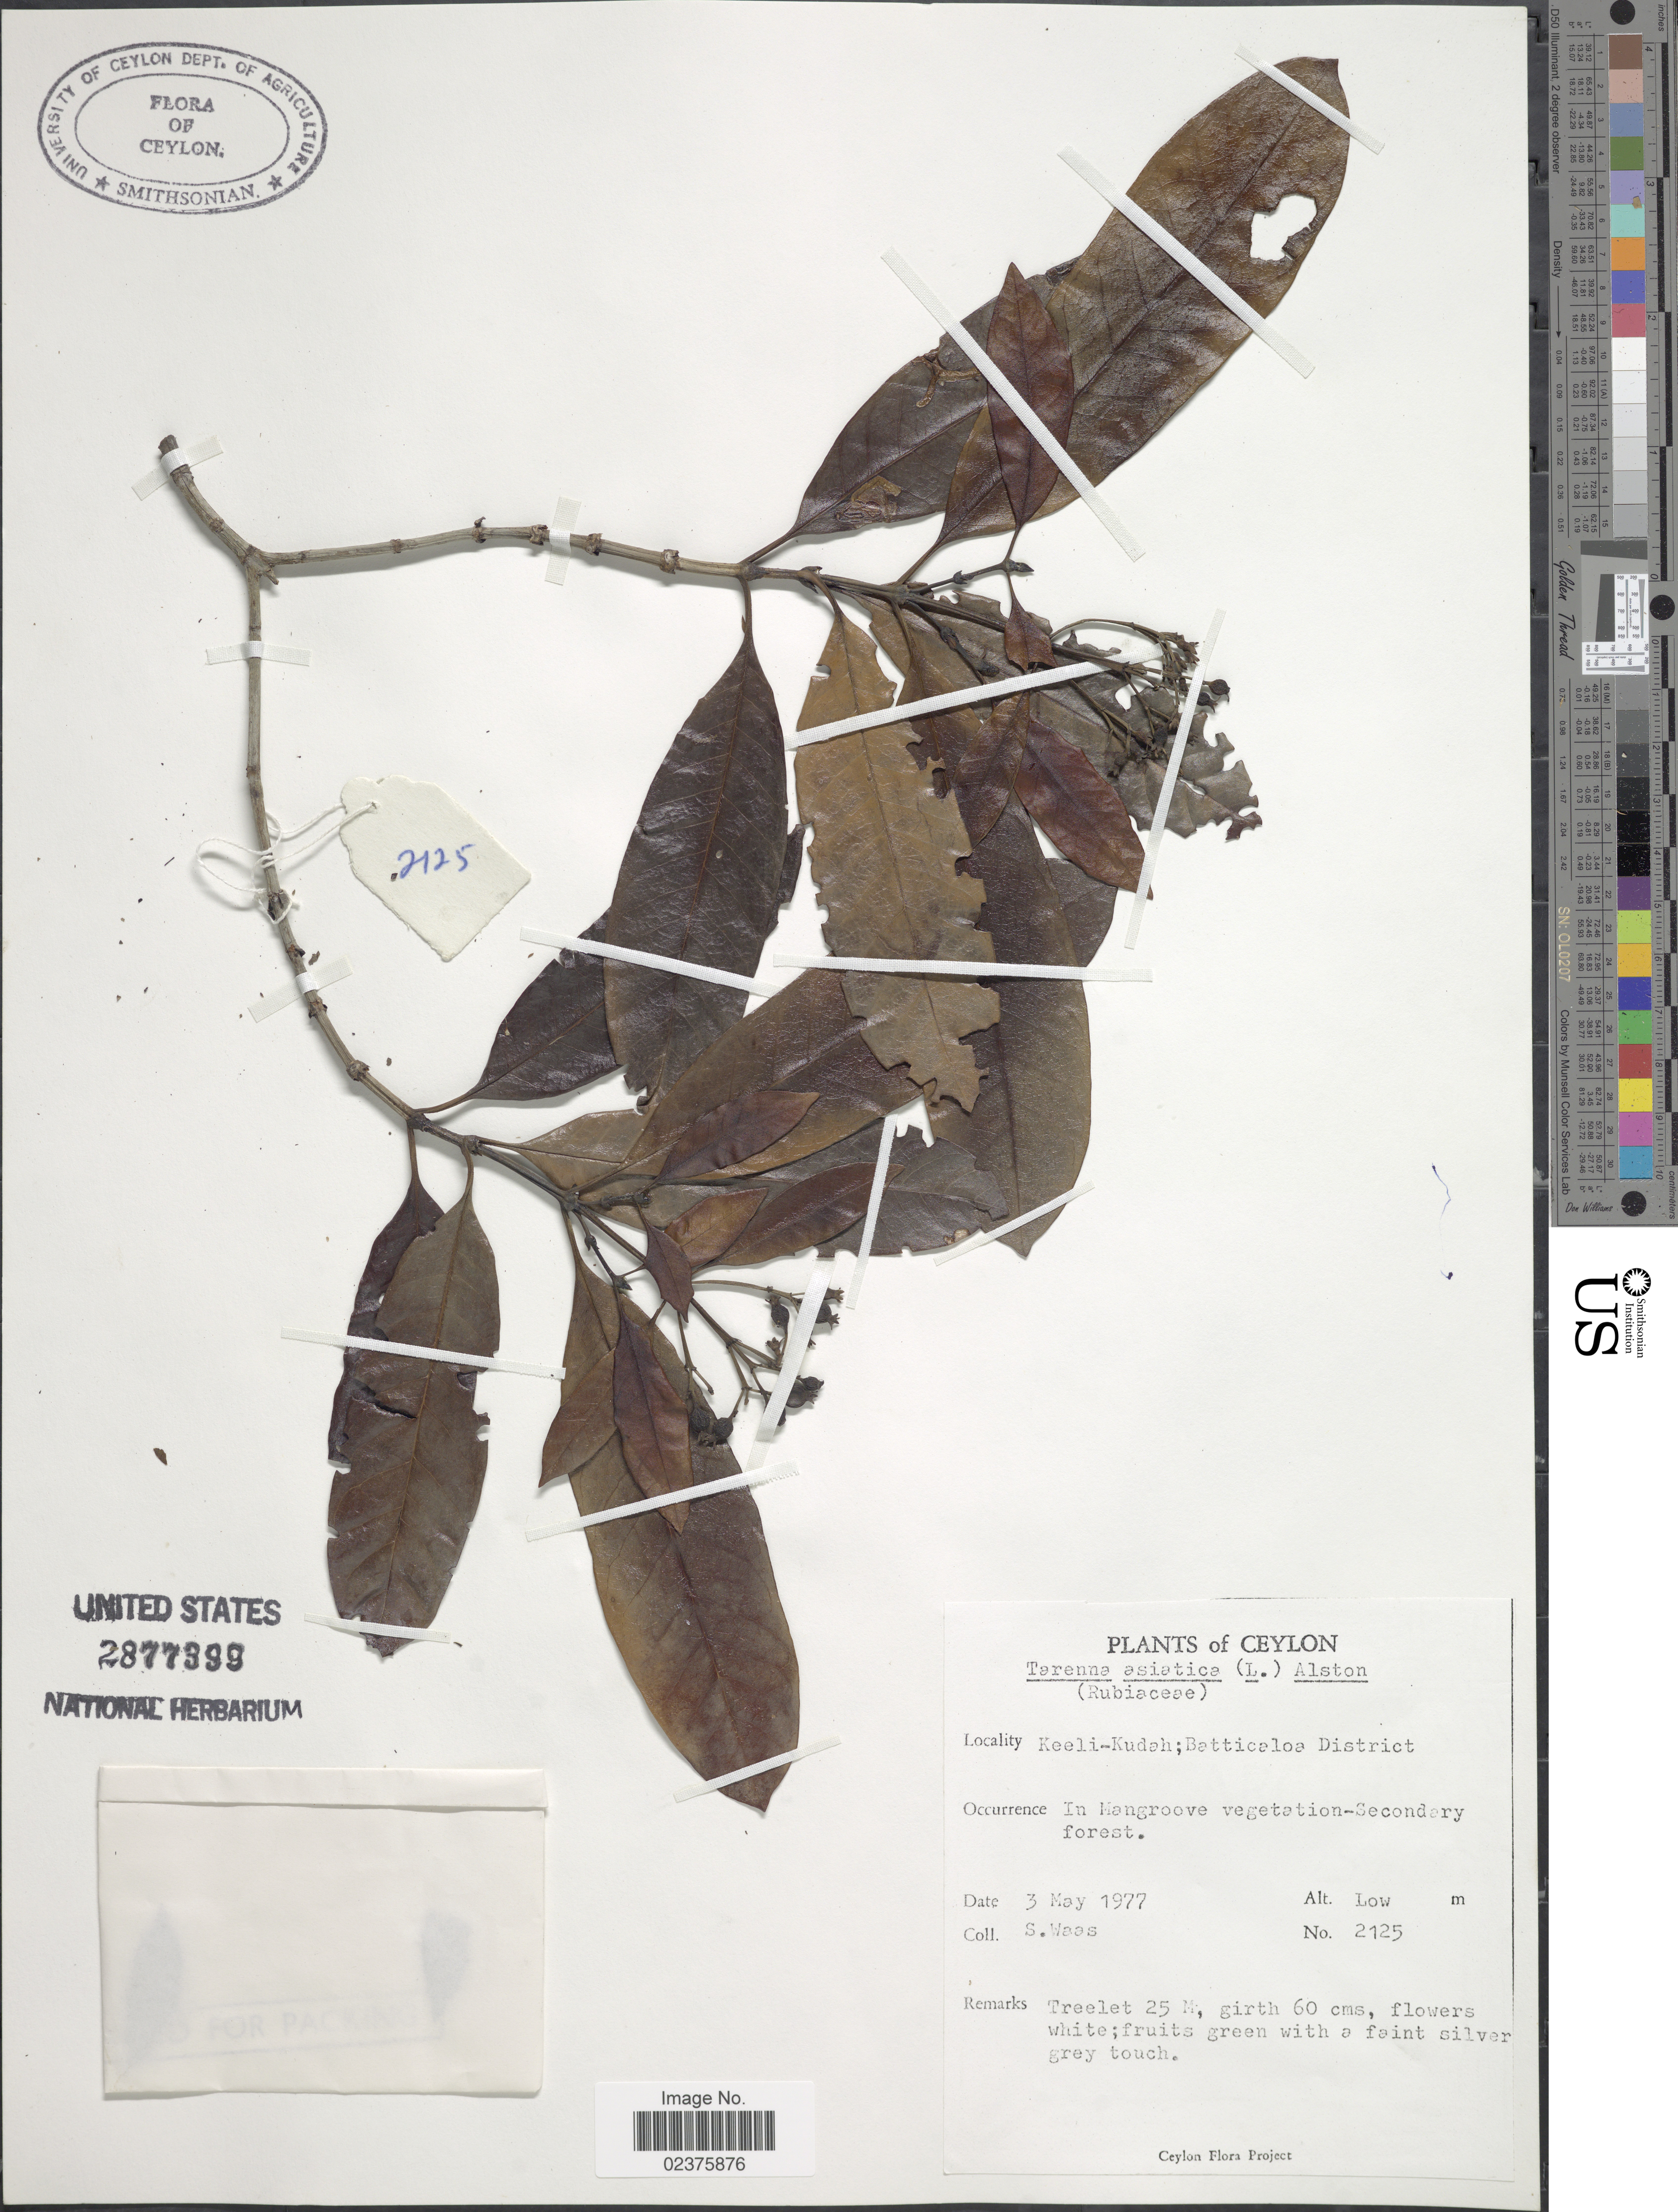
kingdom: Plantae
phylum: Tracheophyta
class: Magnoliopsida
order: Gentianales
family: Rubiaceae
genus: Tarenna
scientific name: Tarenna asiatica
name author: (L.) Kuntze ex K. Schum.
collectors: S. Waas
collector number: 2125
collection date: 1977-05-03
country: Sri Lanka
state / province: Eastern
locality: Ceylon, Keeli-Kudah; Batticaloa District, in Mangroove vegetation-Secondary forest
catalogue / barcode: US 2877399